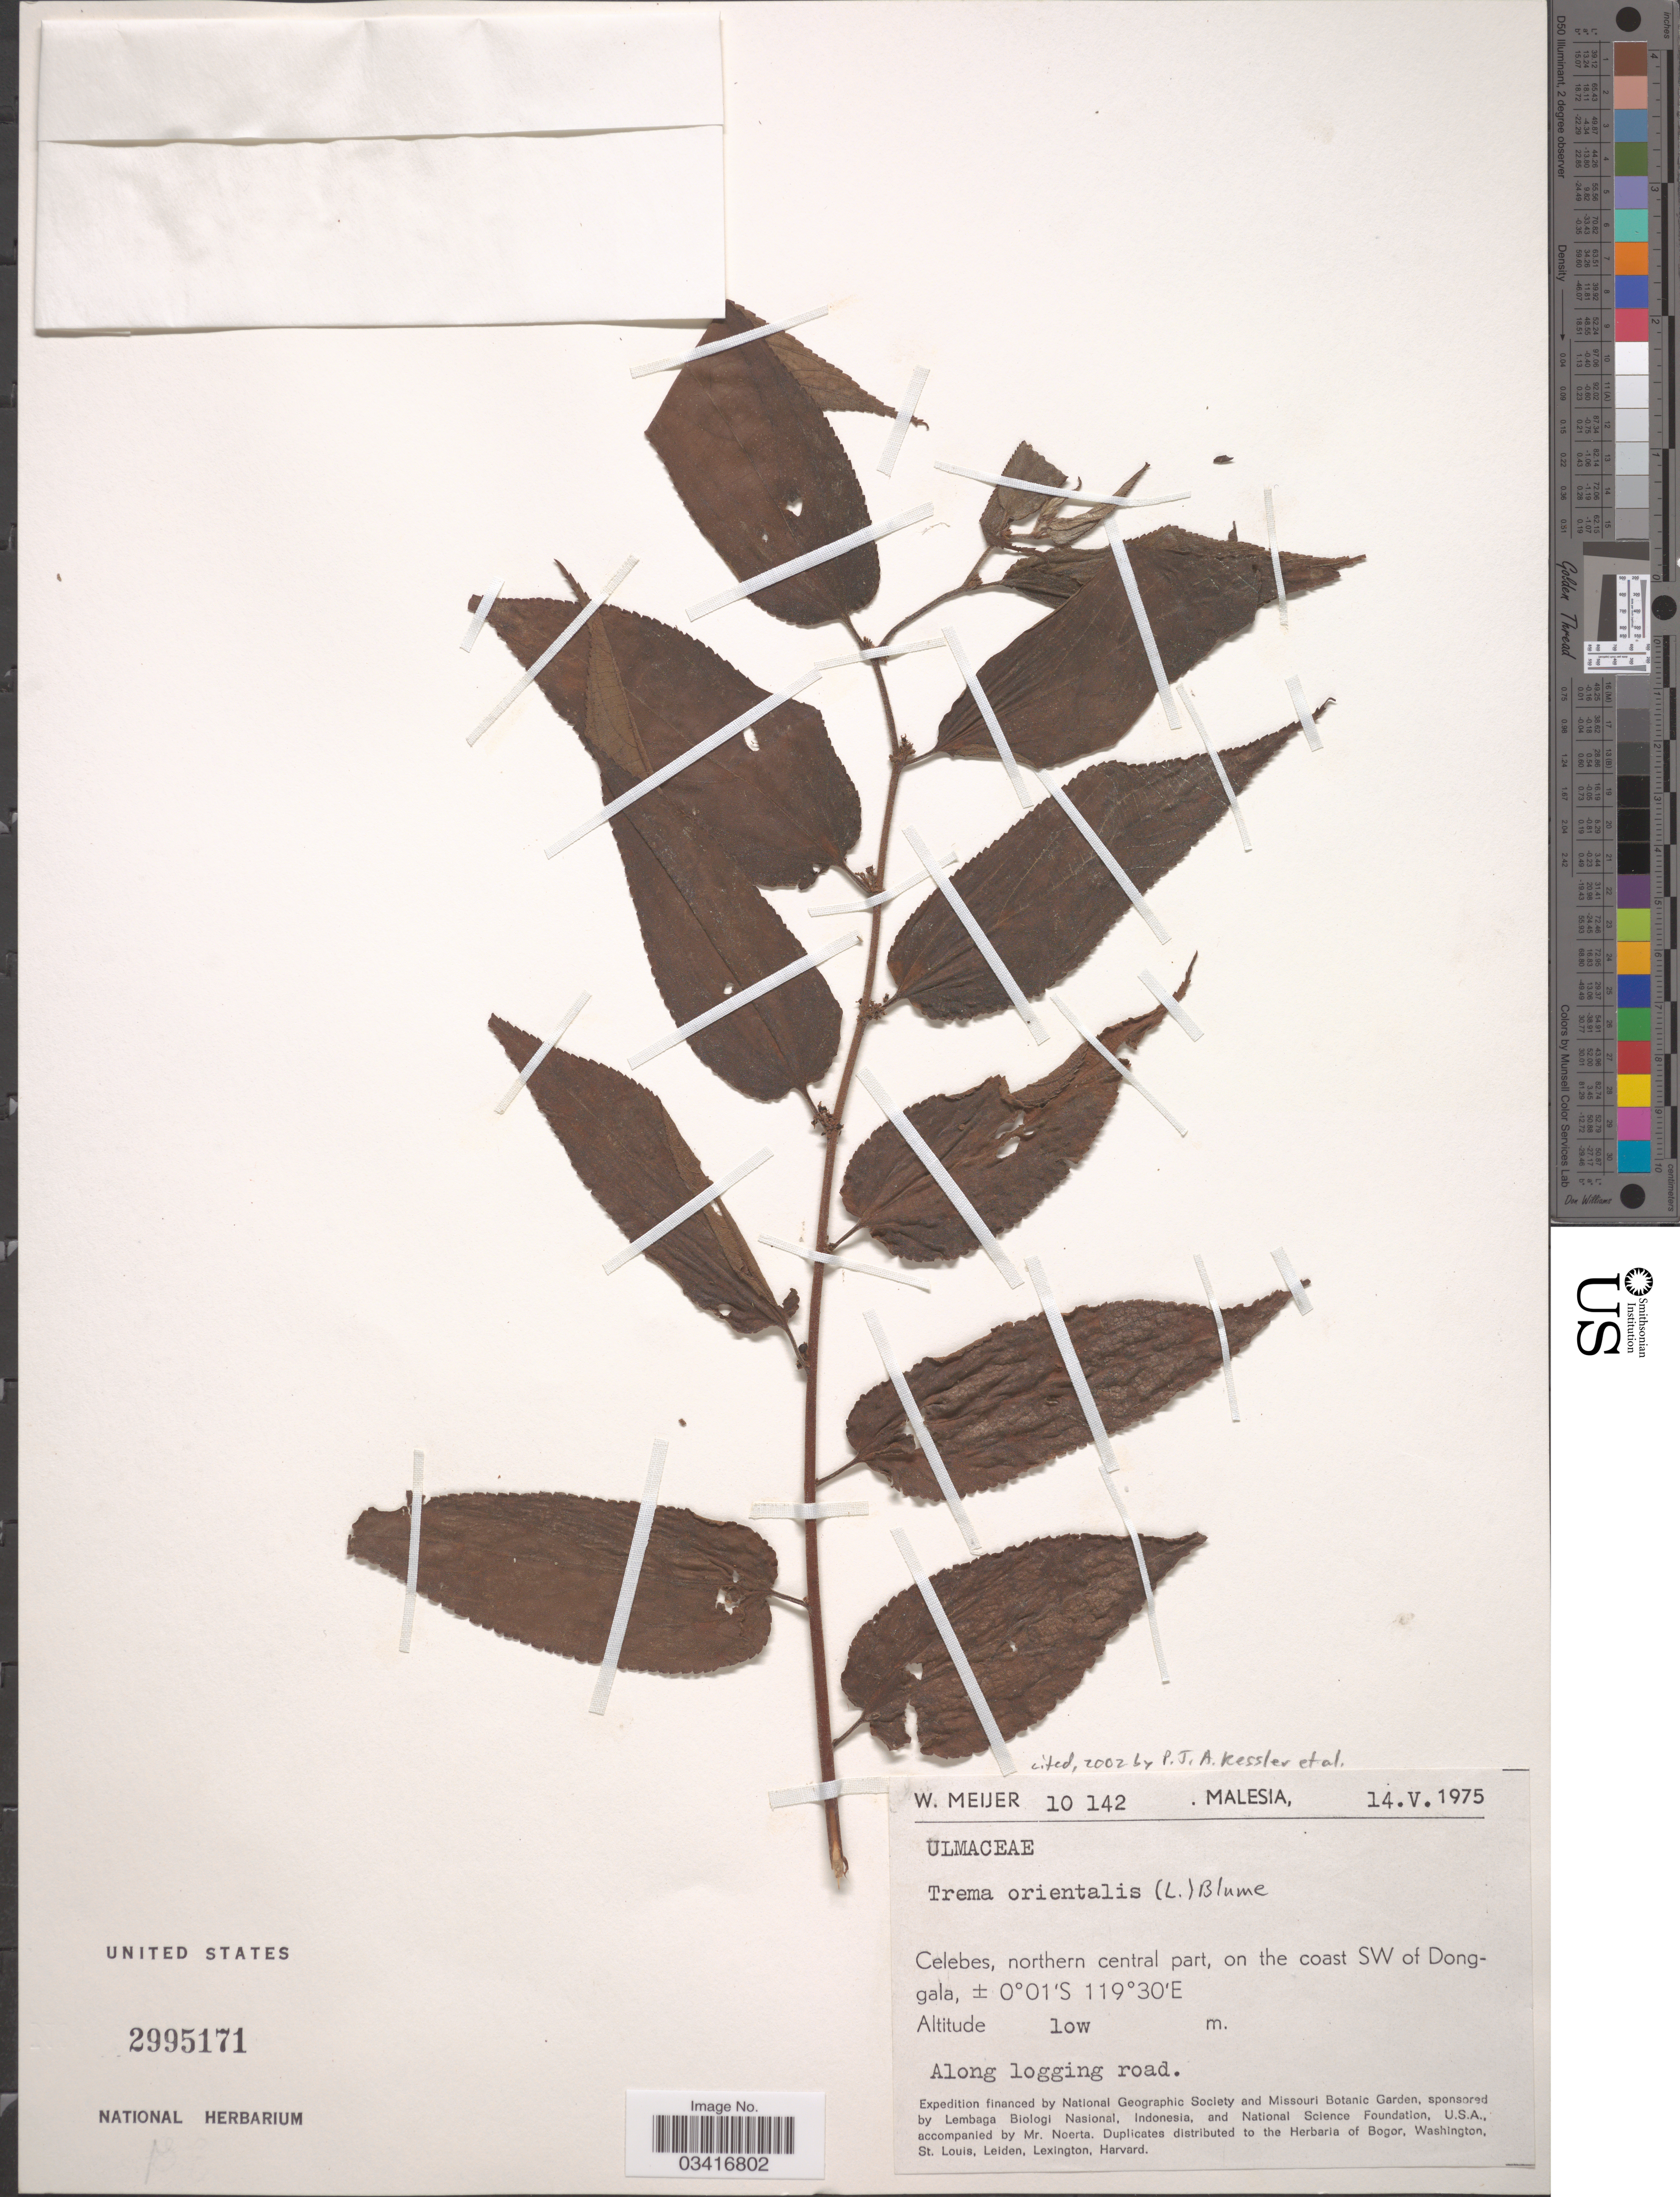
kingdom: Plantae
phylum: Tracheophyta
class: Magnoliopsida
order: Rosales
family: Cannabaceae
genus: Trema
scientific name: Trema orientale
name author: (L.) Blume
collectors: W. Meijer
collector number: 10142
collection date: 1975-05-14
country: Malaysia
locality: Malesia. Celebes, northern central part, on the coast SW of Dongala. Along logging road.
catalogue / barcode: US 2995171